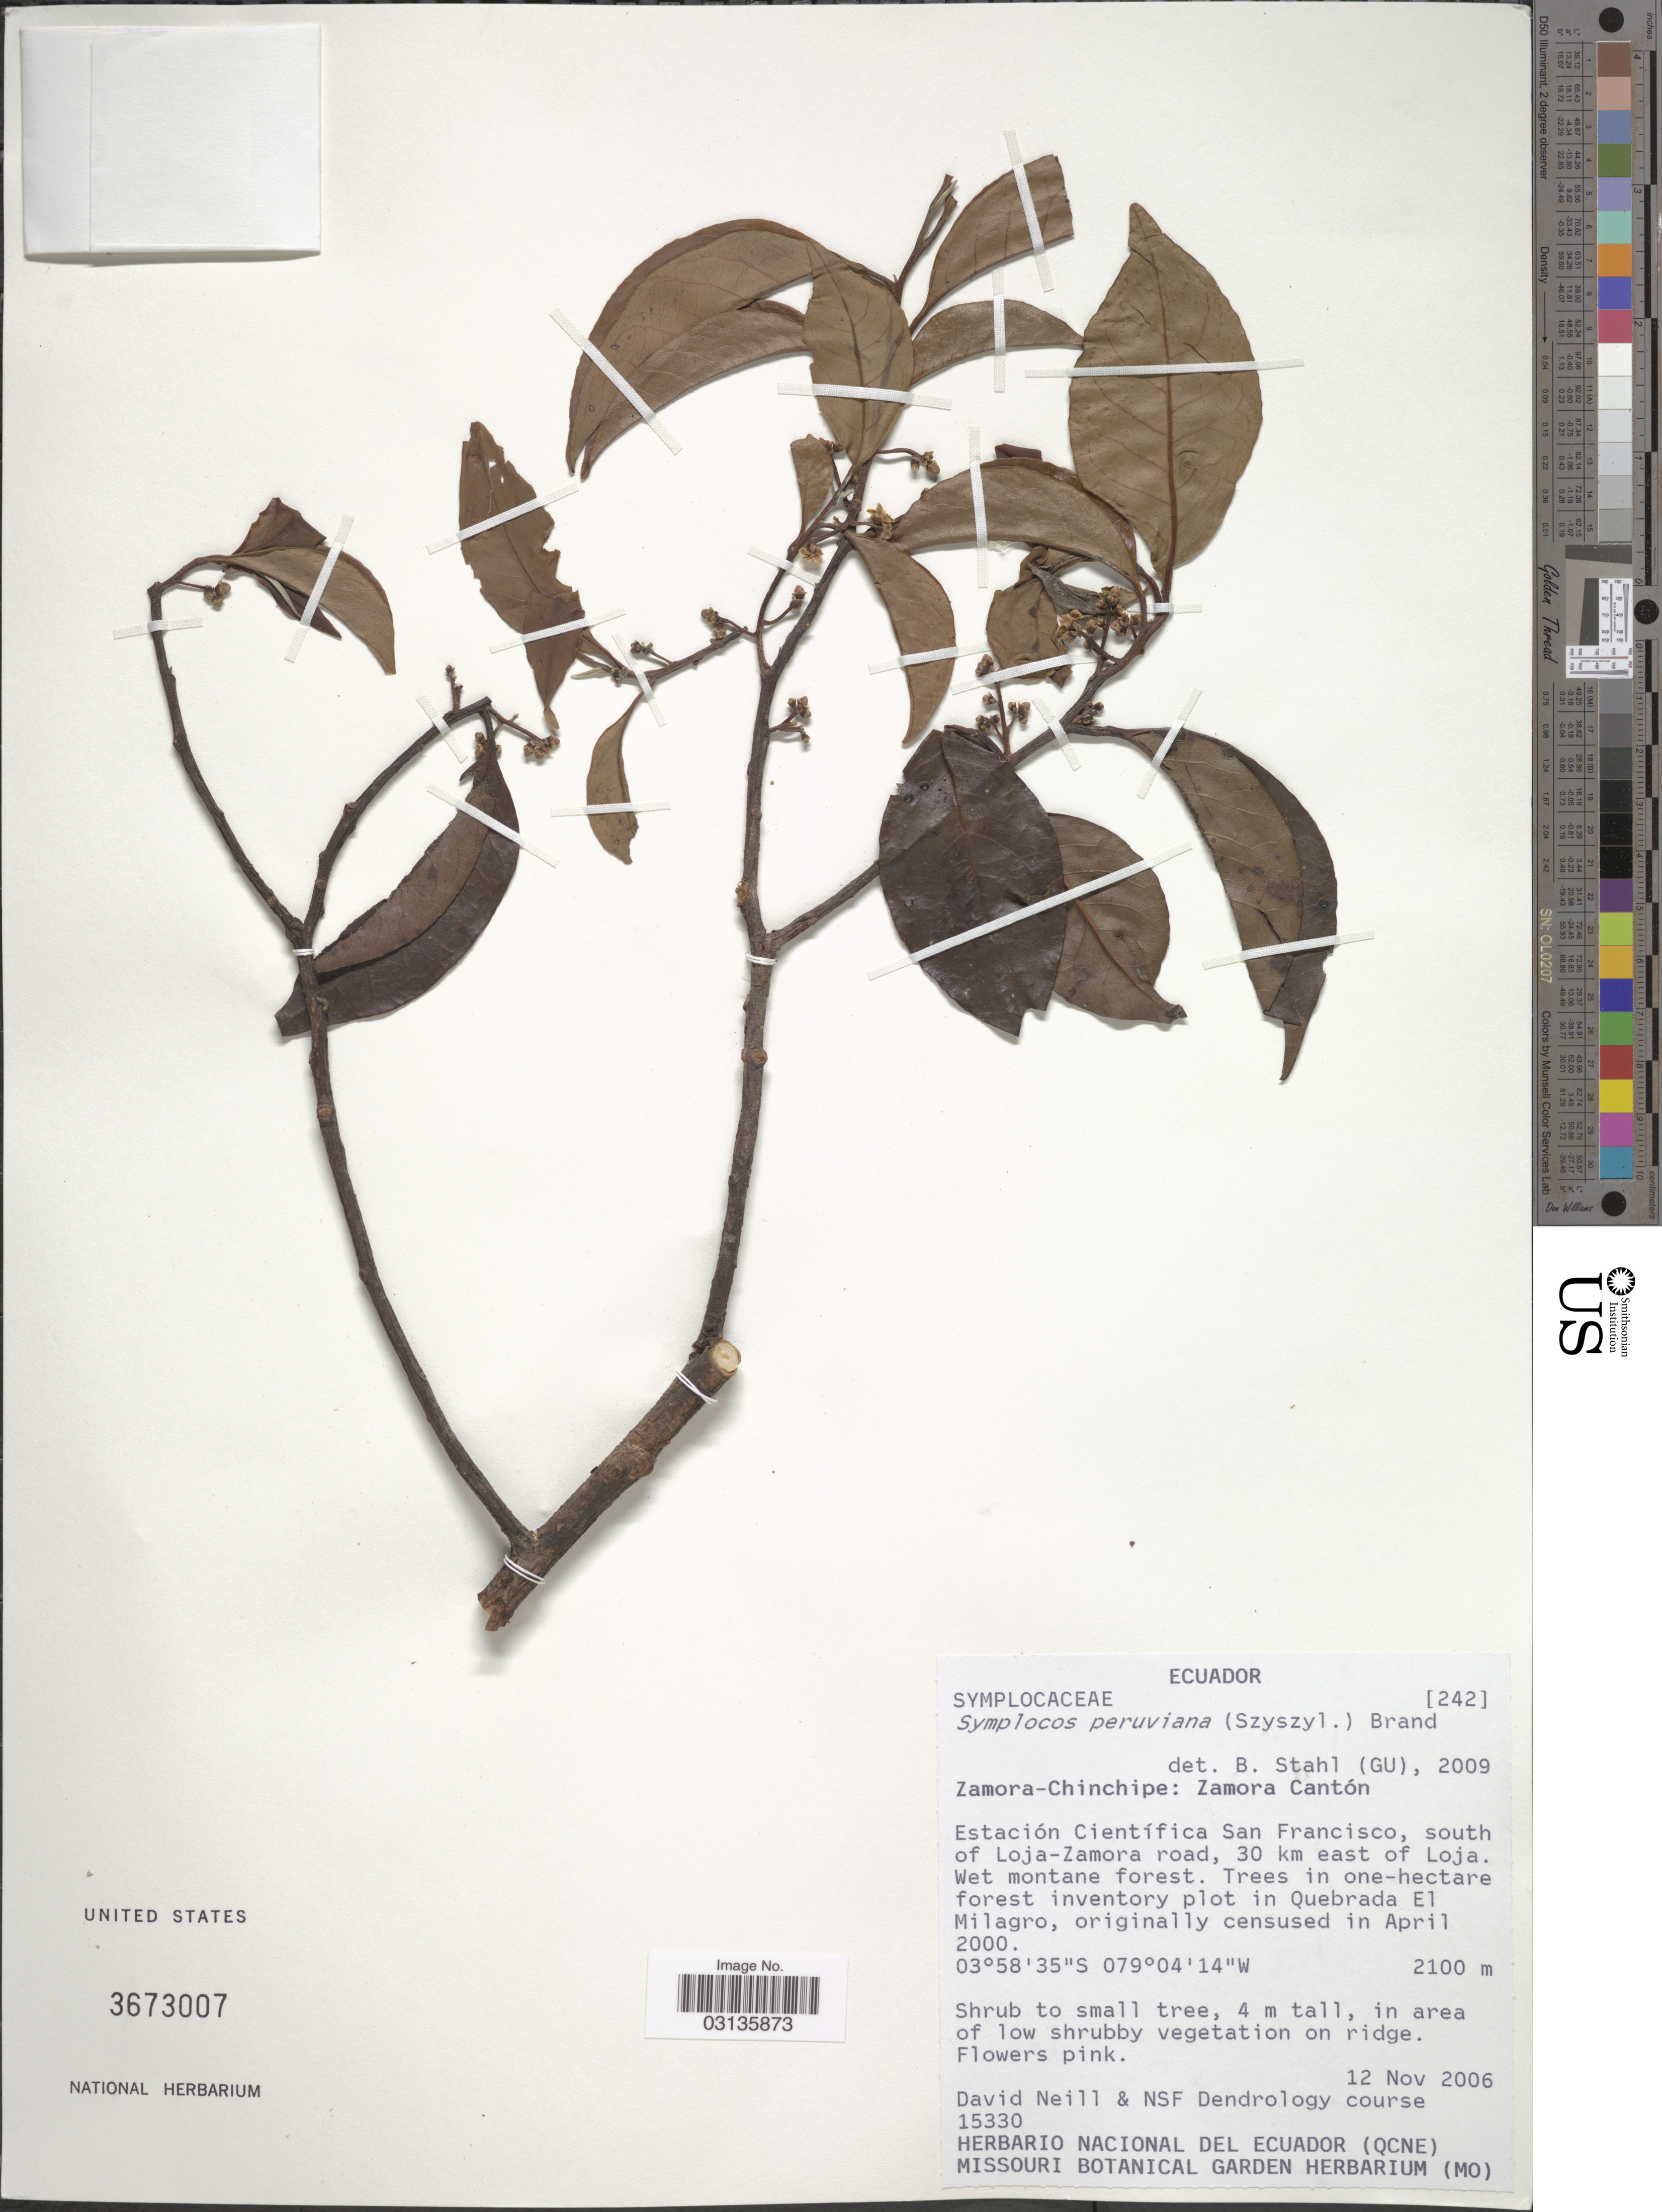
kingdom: Plantae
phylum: Tracheophyta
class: Magnoliopsida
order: Ericales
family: Symplocaceae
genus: Symplocos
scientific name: Symplocos peruviana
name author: (Szyszyl.) Brand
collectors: D. Neill & NSF Dendrology Course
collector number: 15330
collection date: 2006-11-12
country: Ecuador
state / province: Zamora-Chinchipe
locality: Zamora Cantón. Estación Científica San Francisco, south of Loja-Zamora road, 30 km east of Loja.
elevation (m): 2100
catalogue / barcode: US 3673007